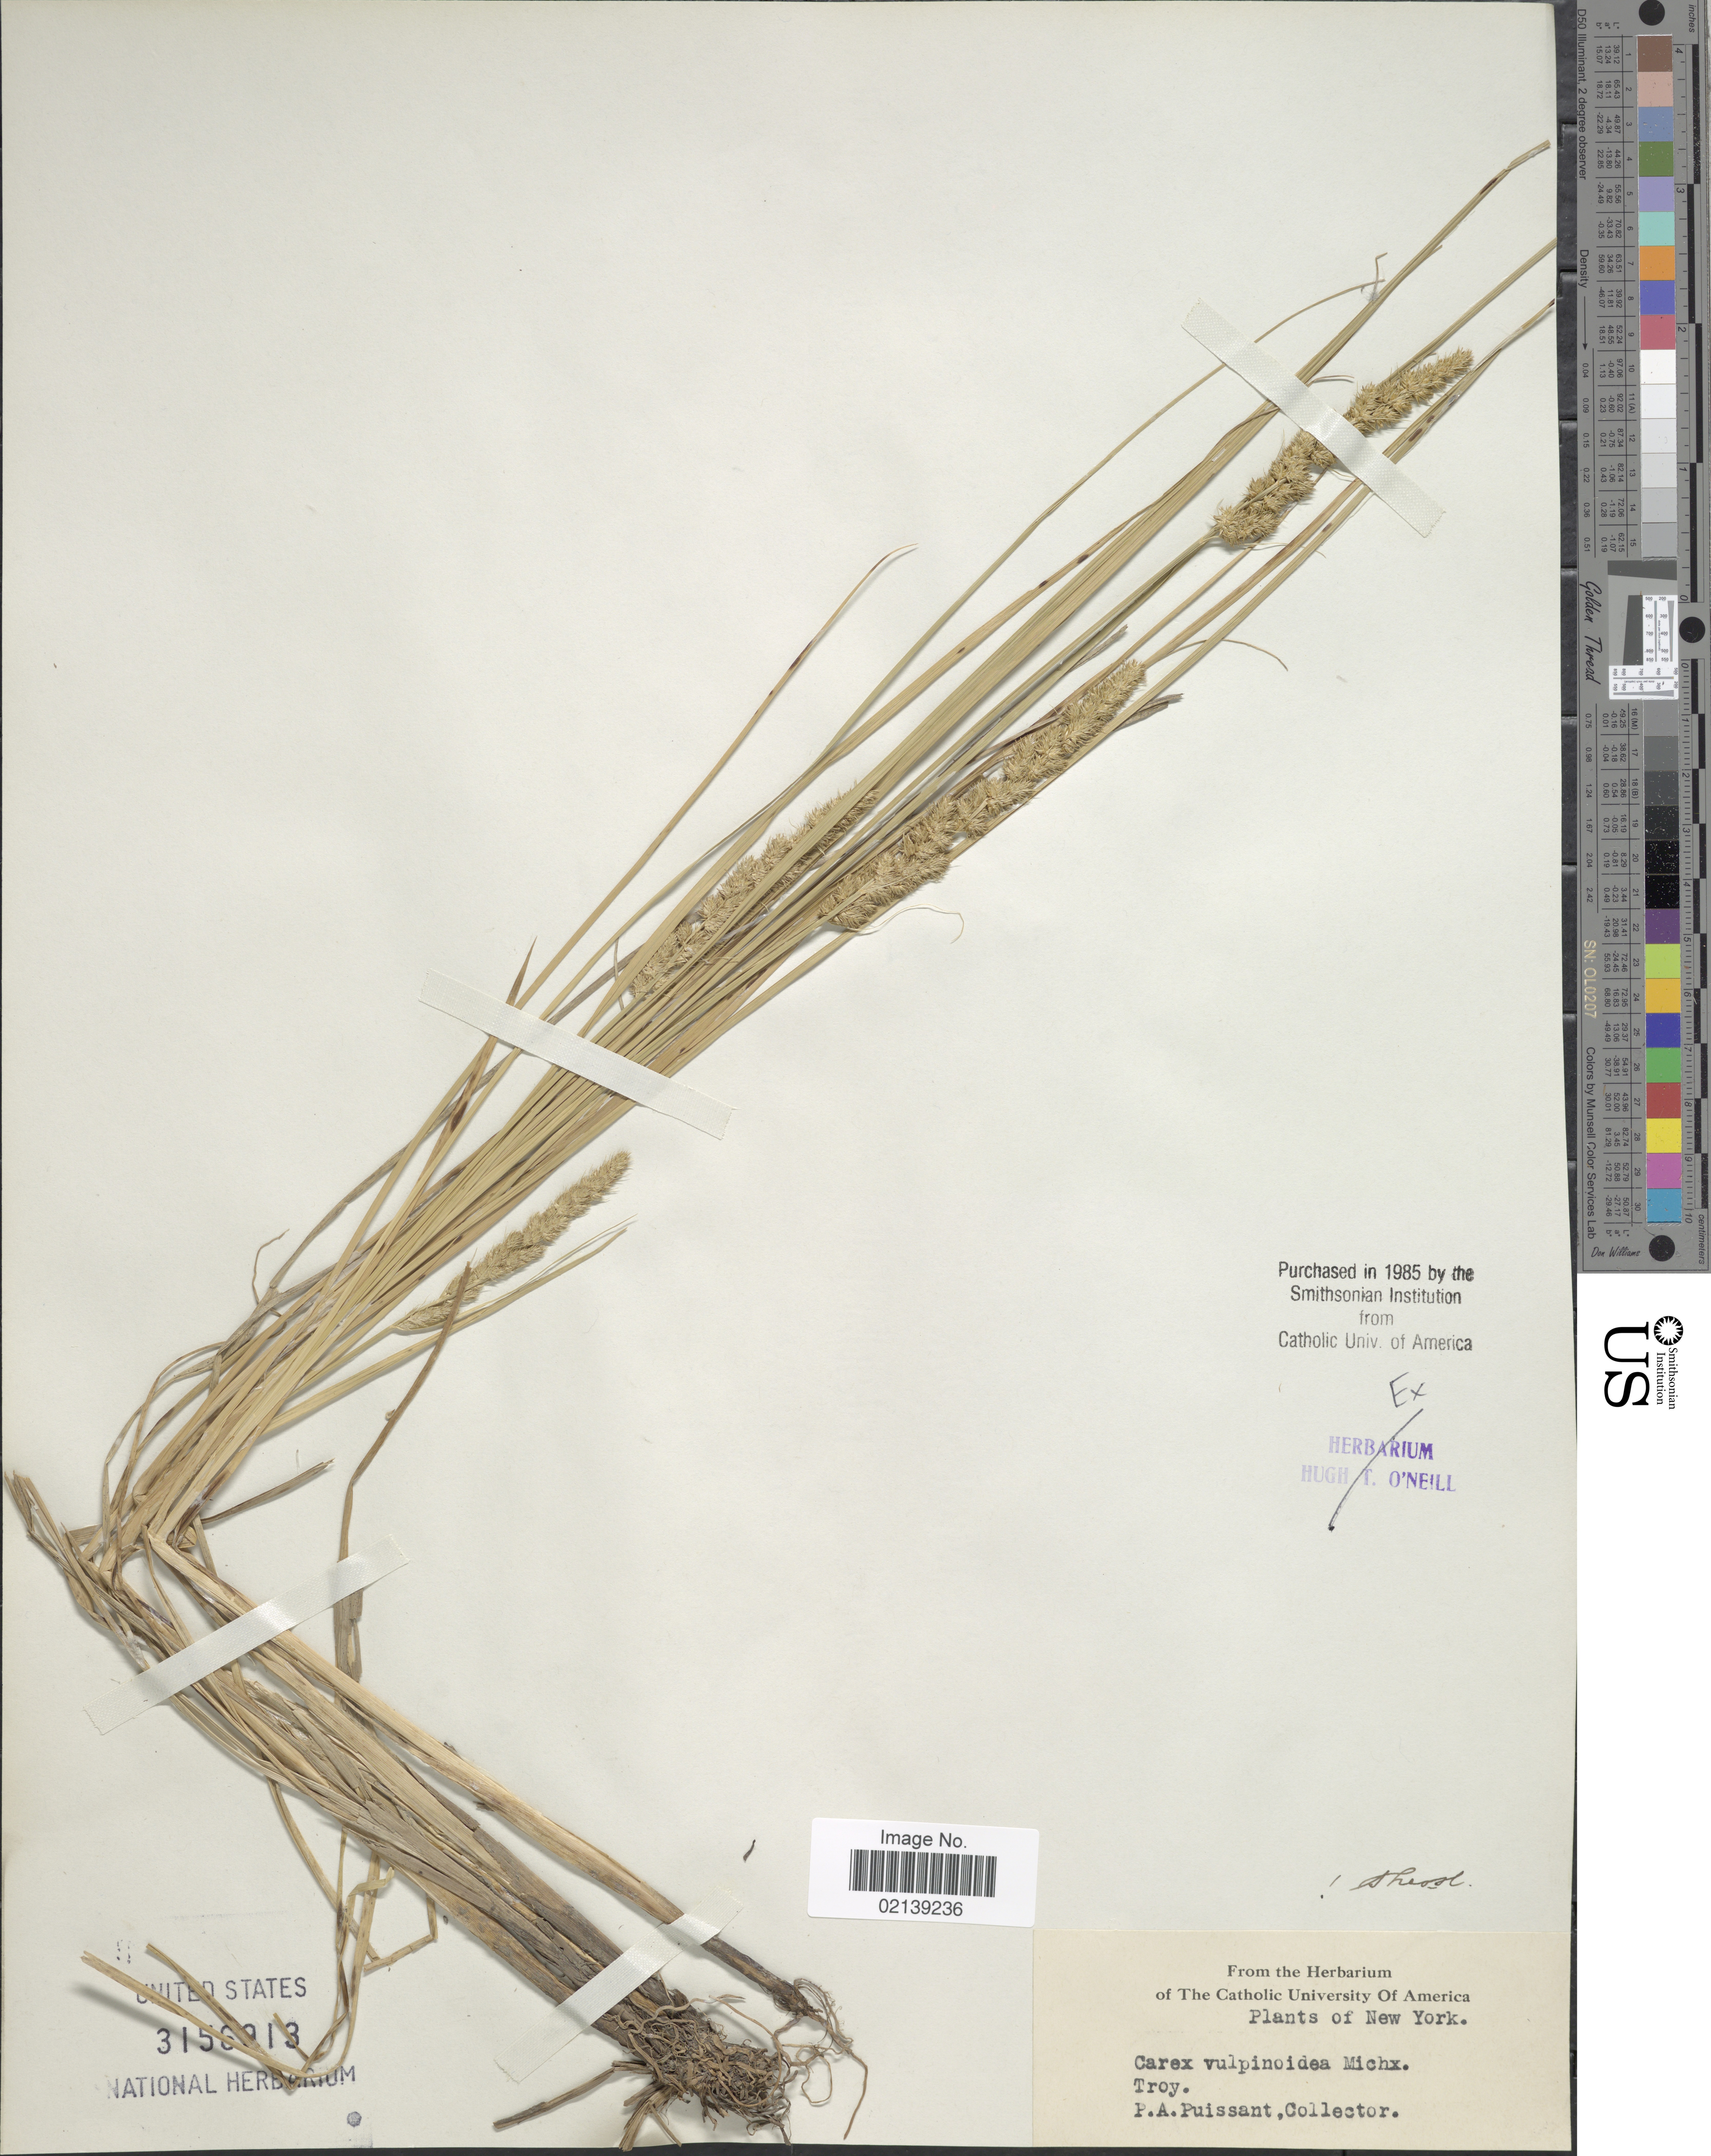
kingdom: Plantae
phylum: Tracheophyta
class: Liliopsida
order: Poales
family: Cyperaceae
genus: Carex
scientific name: Carex vulpinoidea Michx.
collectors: P. Puissant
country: United States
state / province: New York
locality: Troy